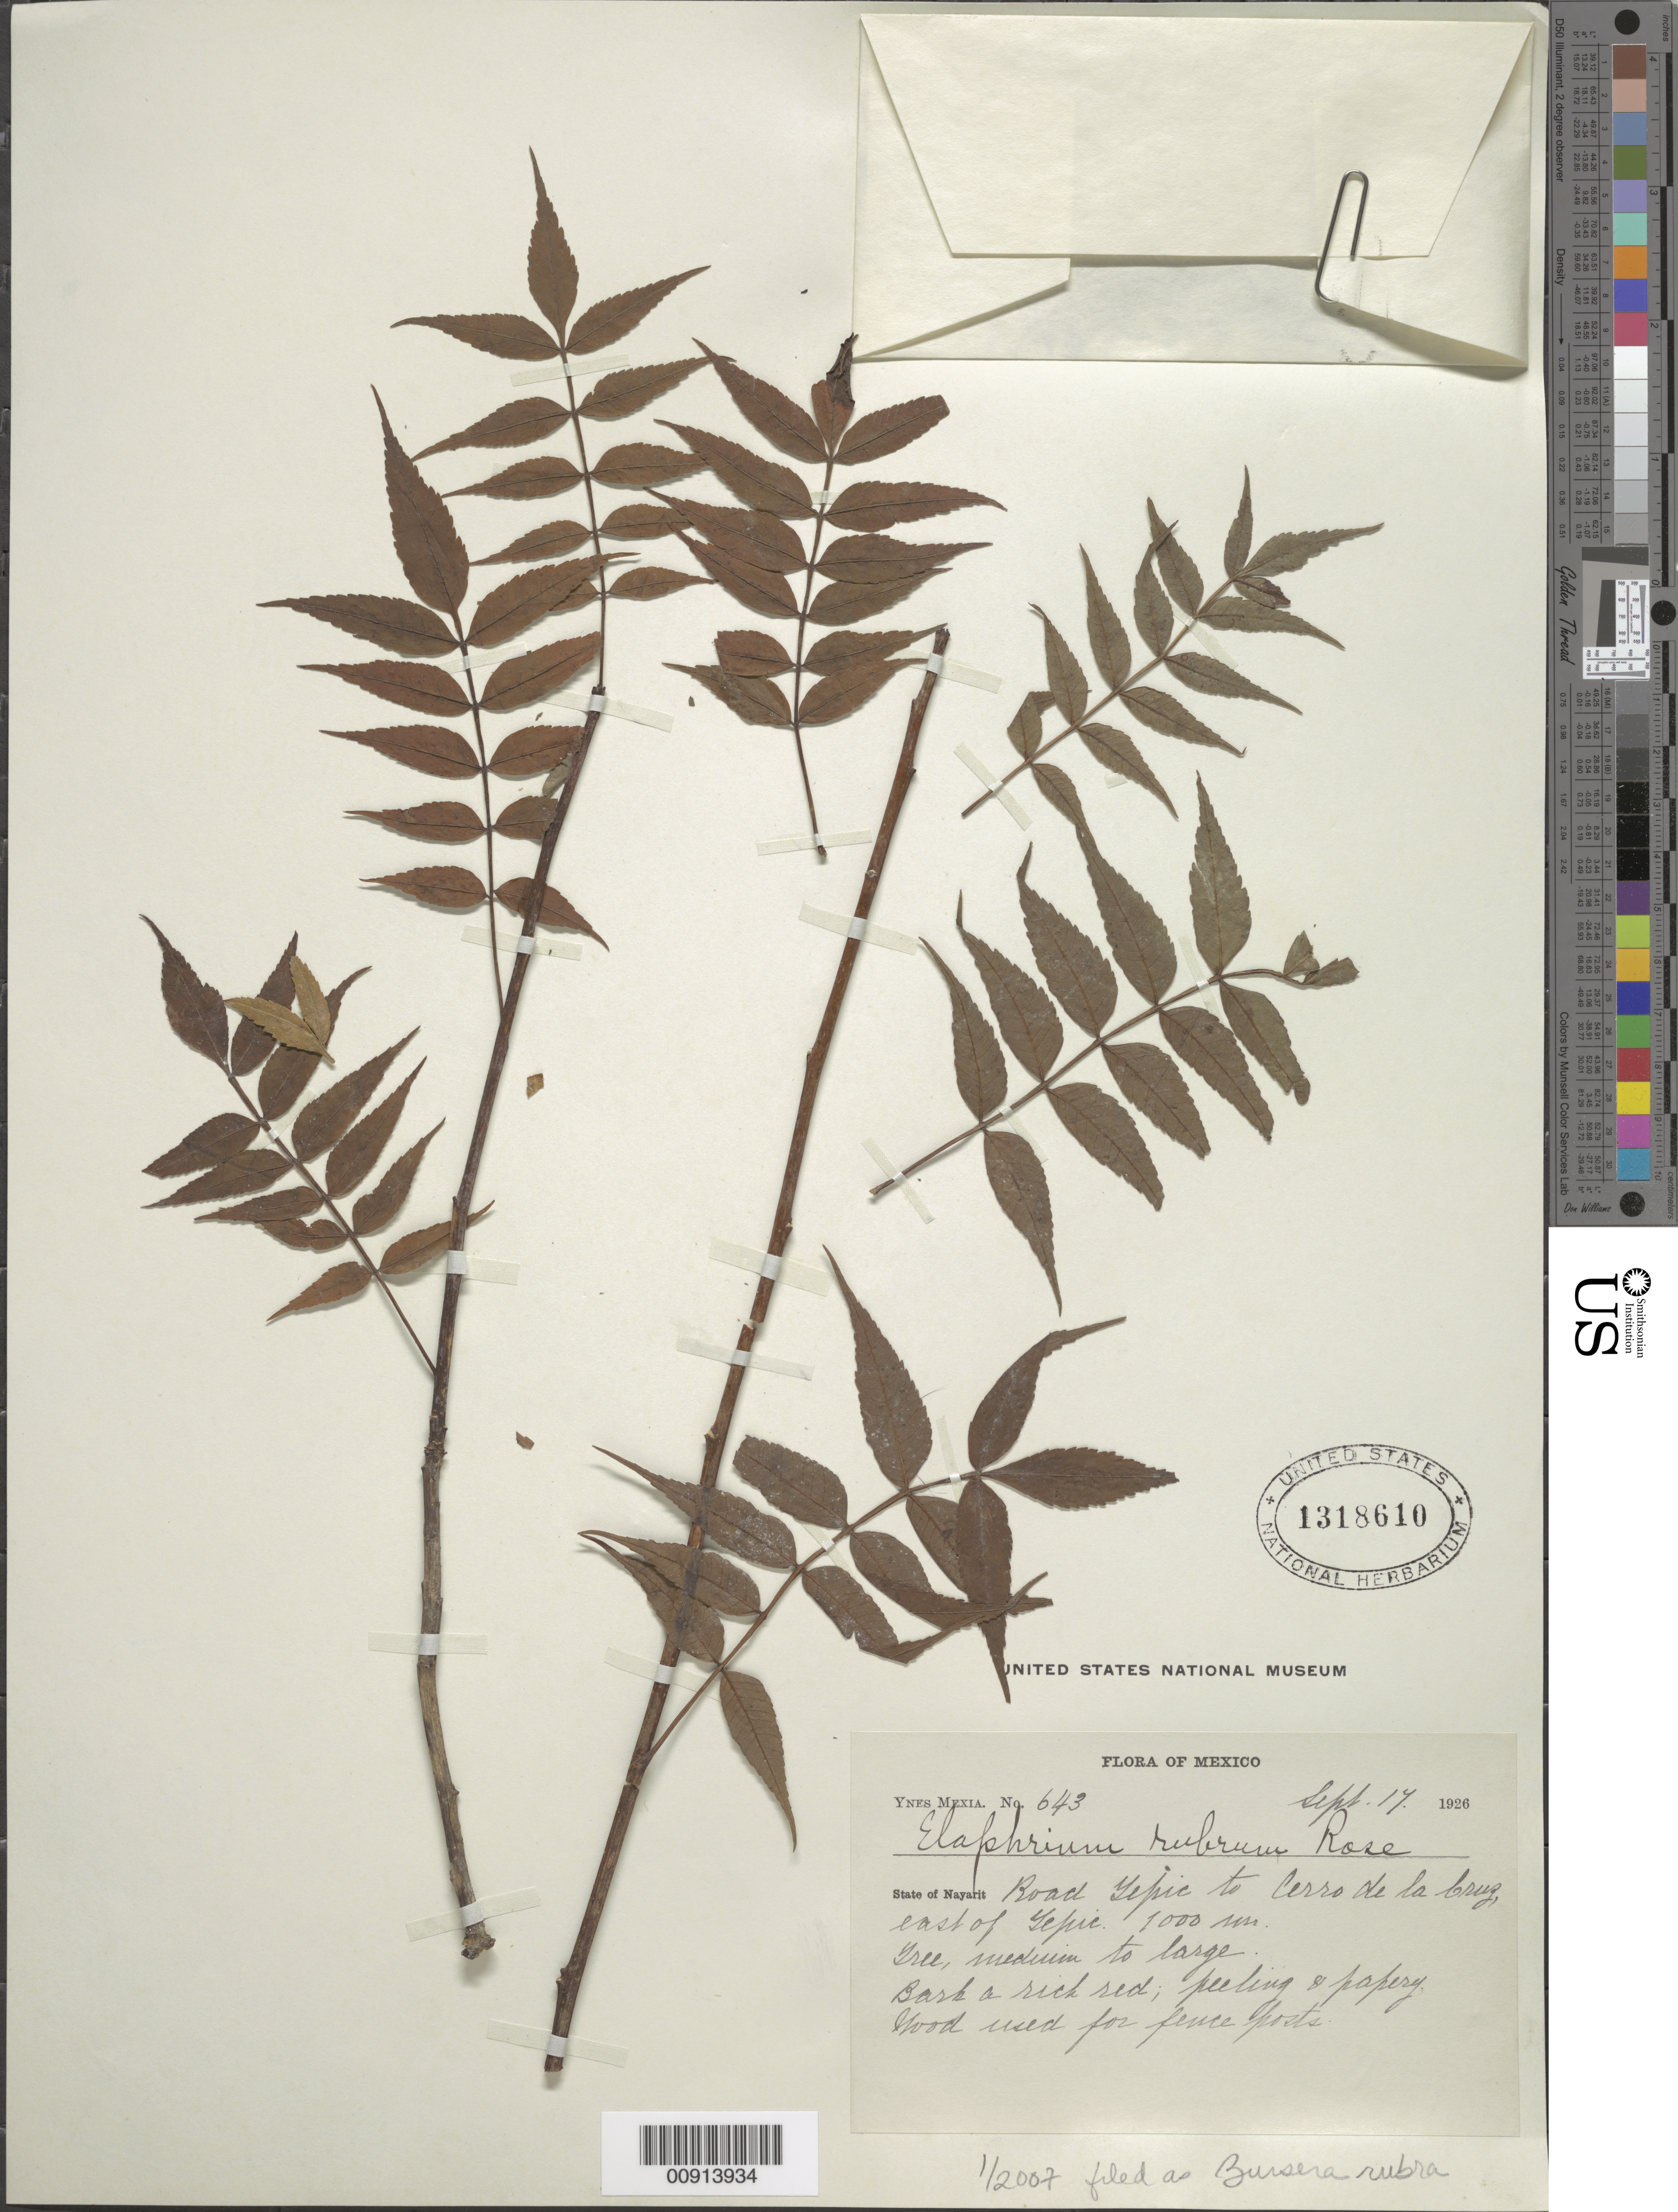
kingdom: Plantae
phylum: Tracheophyta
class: Magnoliopsida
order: Sapindales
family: Burseraceae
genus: Bursera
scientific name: Bursera rubra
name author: (Rose) L. Riley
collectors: Y. Mexia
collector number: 643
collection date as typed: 17 Sep 1926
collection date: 1926-09-17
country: Mexico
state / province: Nayarit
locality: State of Nayarit: Road Tepic to Cerro de la Cruz, east of Tepic.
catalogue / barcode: US 1318610